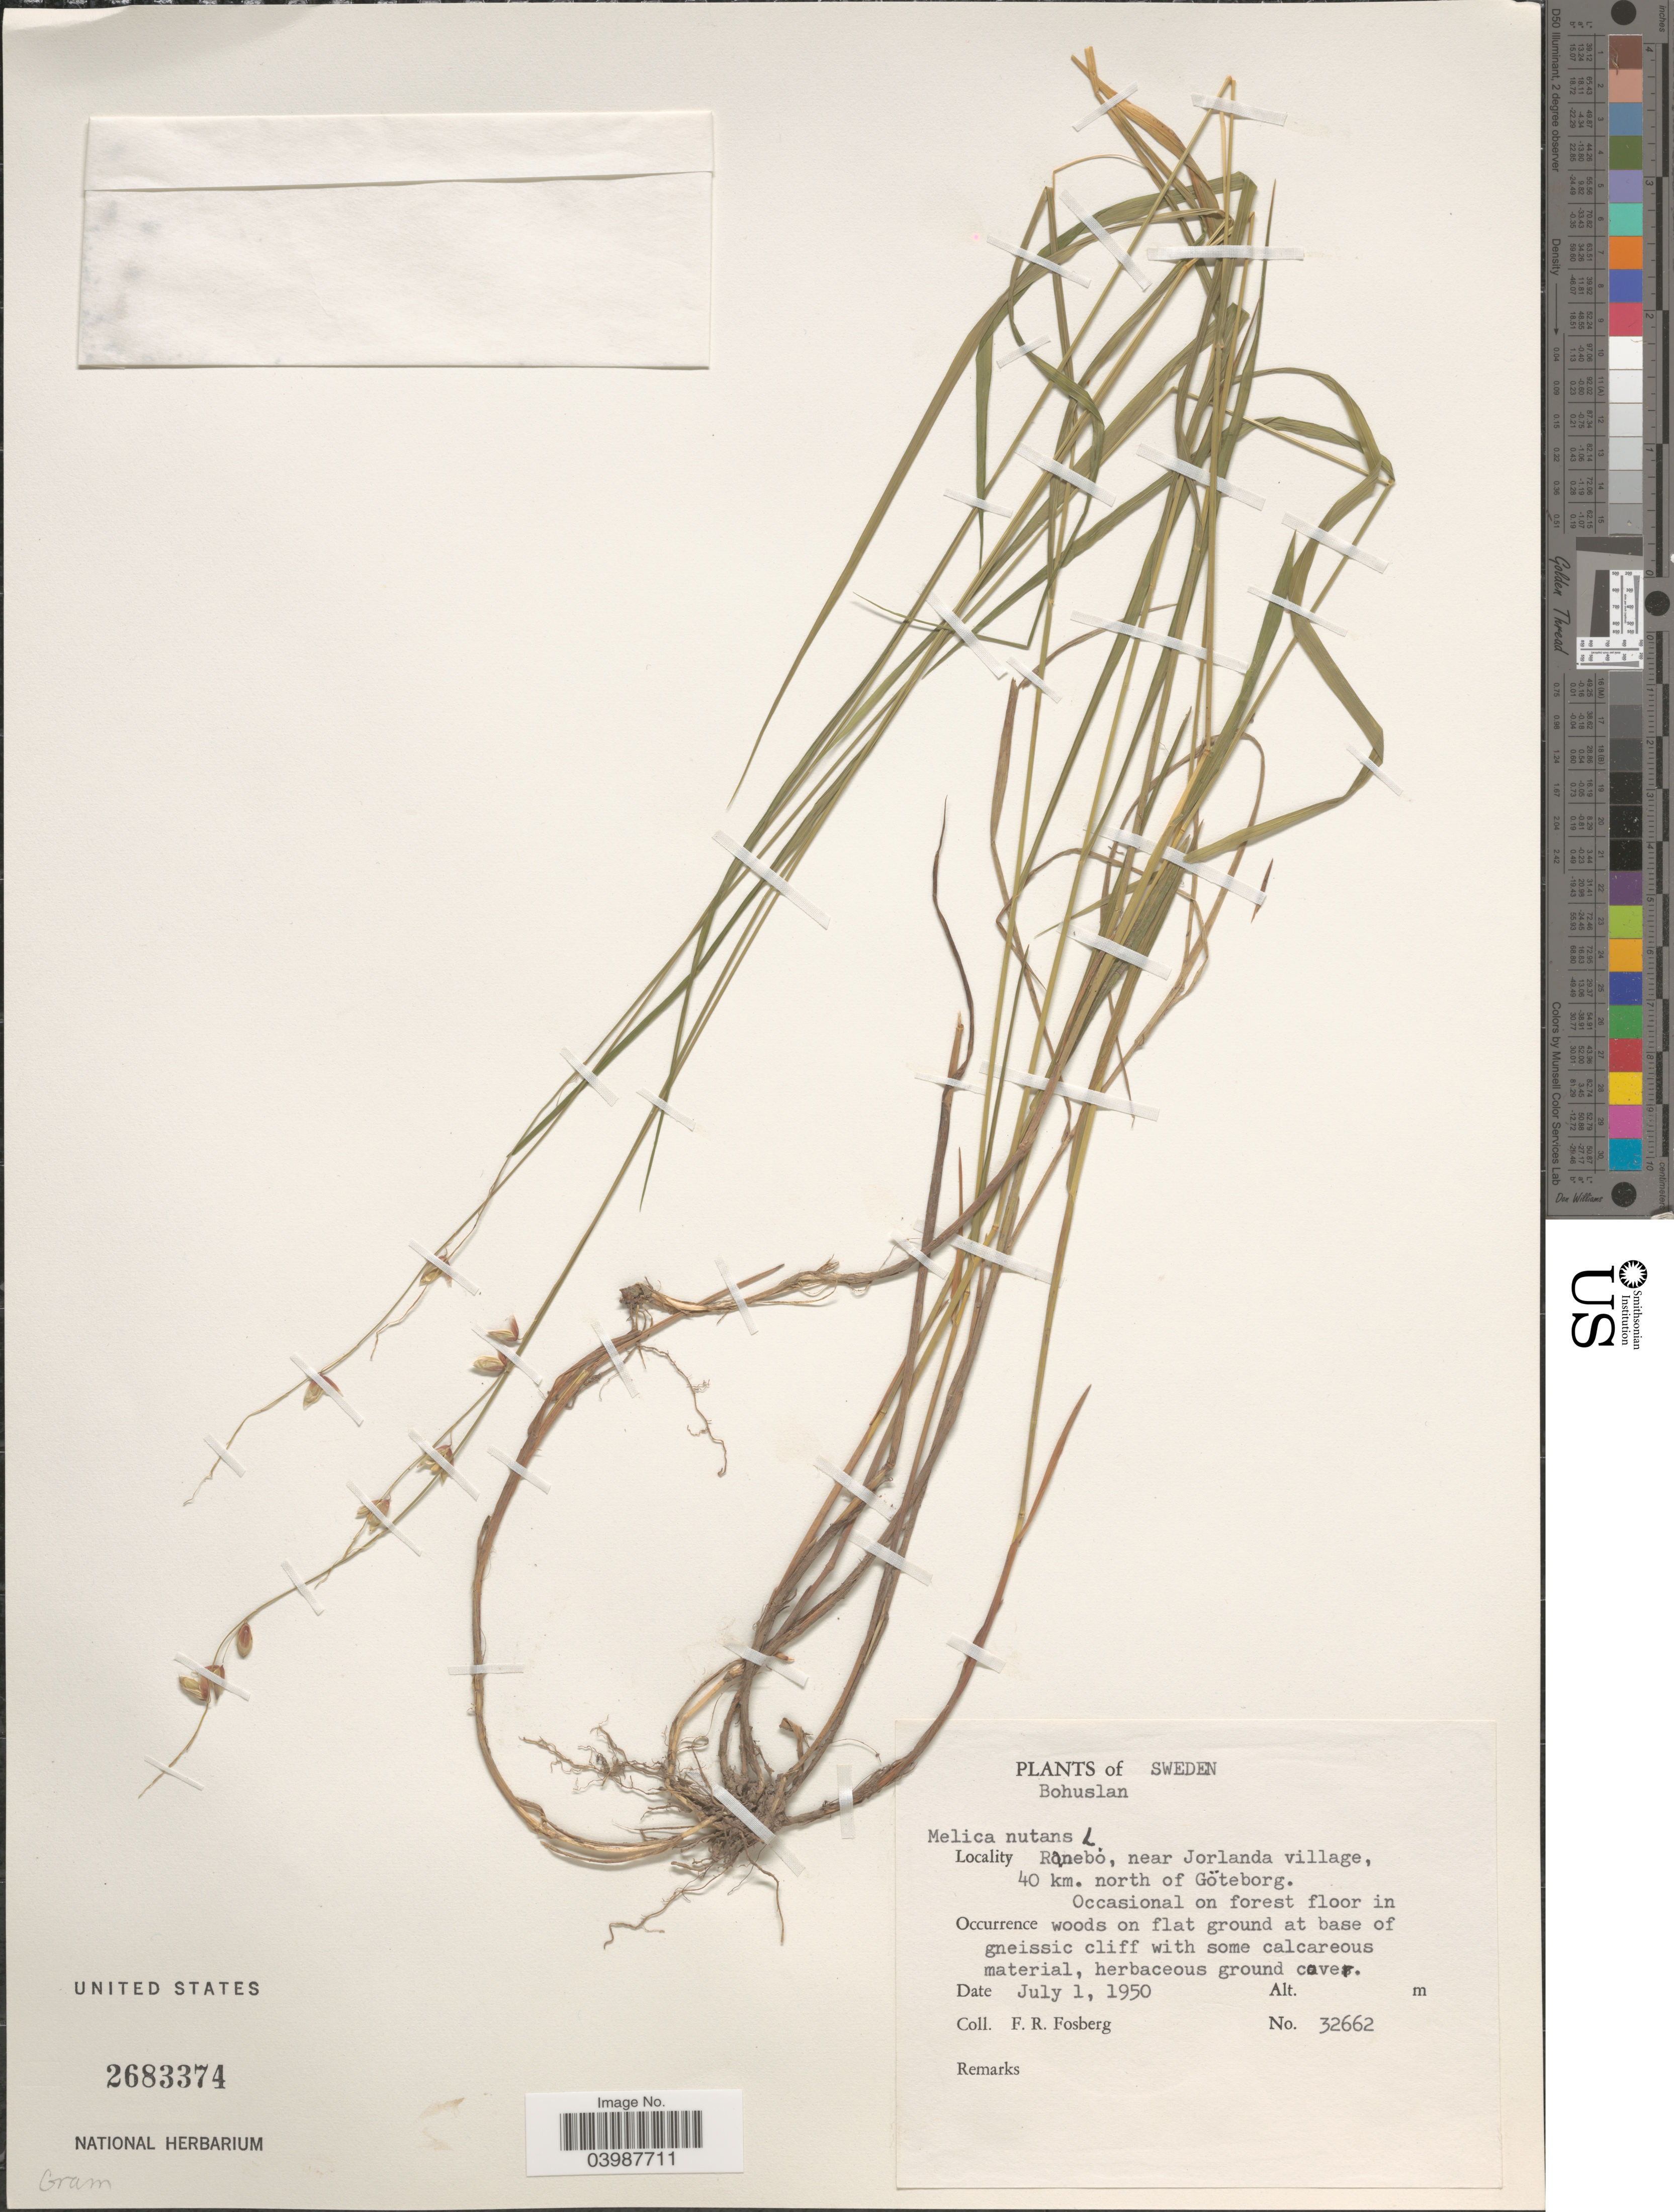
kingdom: Plantae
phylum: Tracheophyta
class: Liliopsida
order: Poales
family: Poaceae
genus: Melica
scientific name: Melica nutans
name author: L.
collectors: F. R. Fosberg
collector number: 32662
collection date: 1950-07-01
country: Sweden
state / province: Västra Götaland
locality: Bohuslan. Ranebo, near Jorlanda village, 40 km. north of Göteborg.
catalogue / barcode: US 2683374